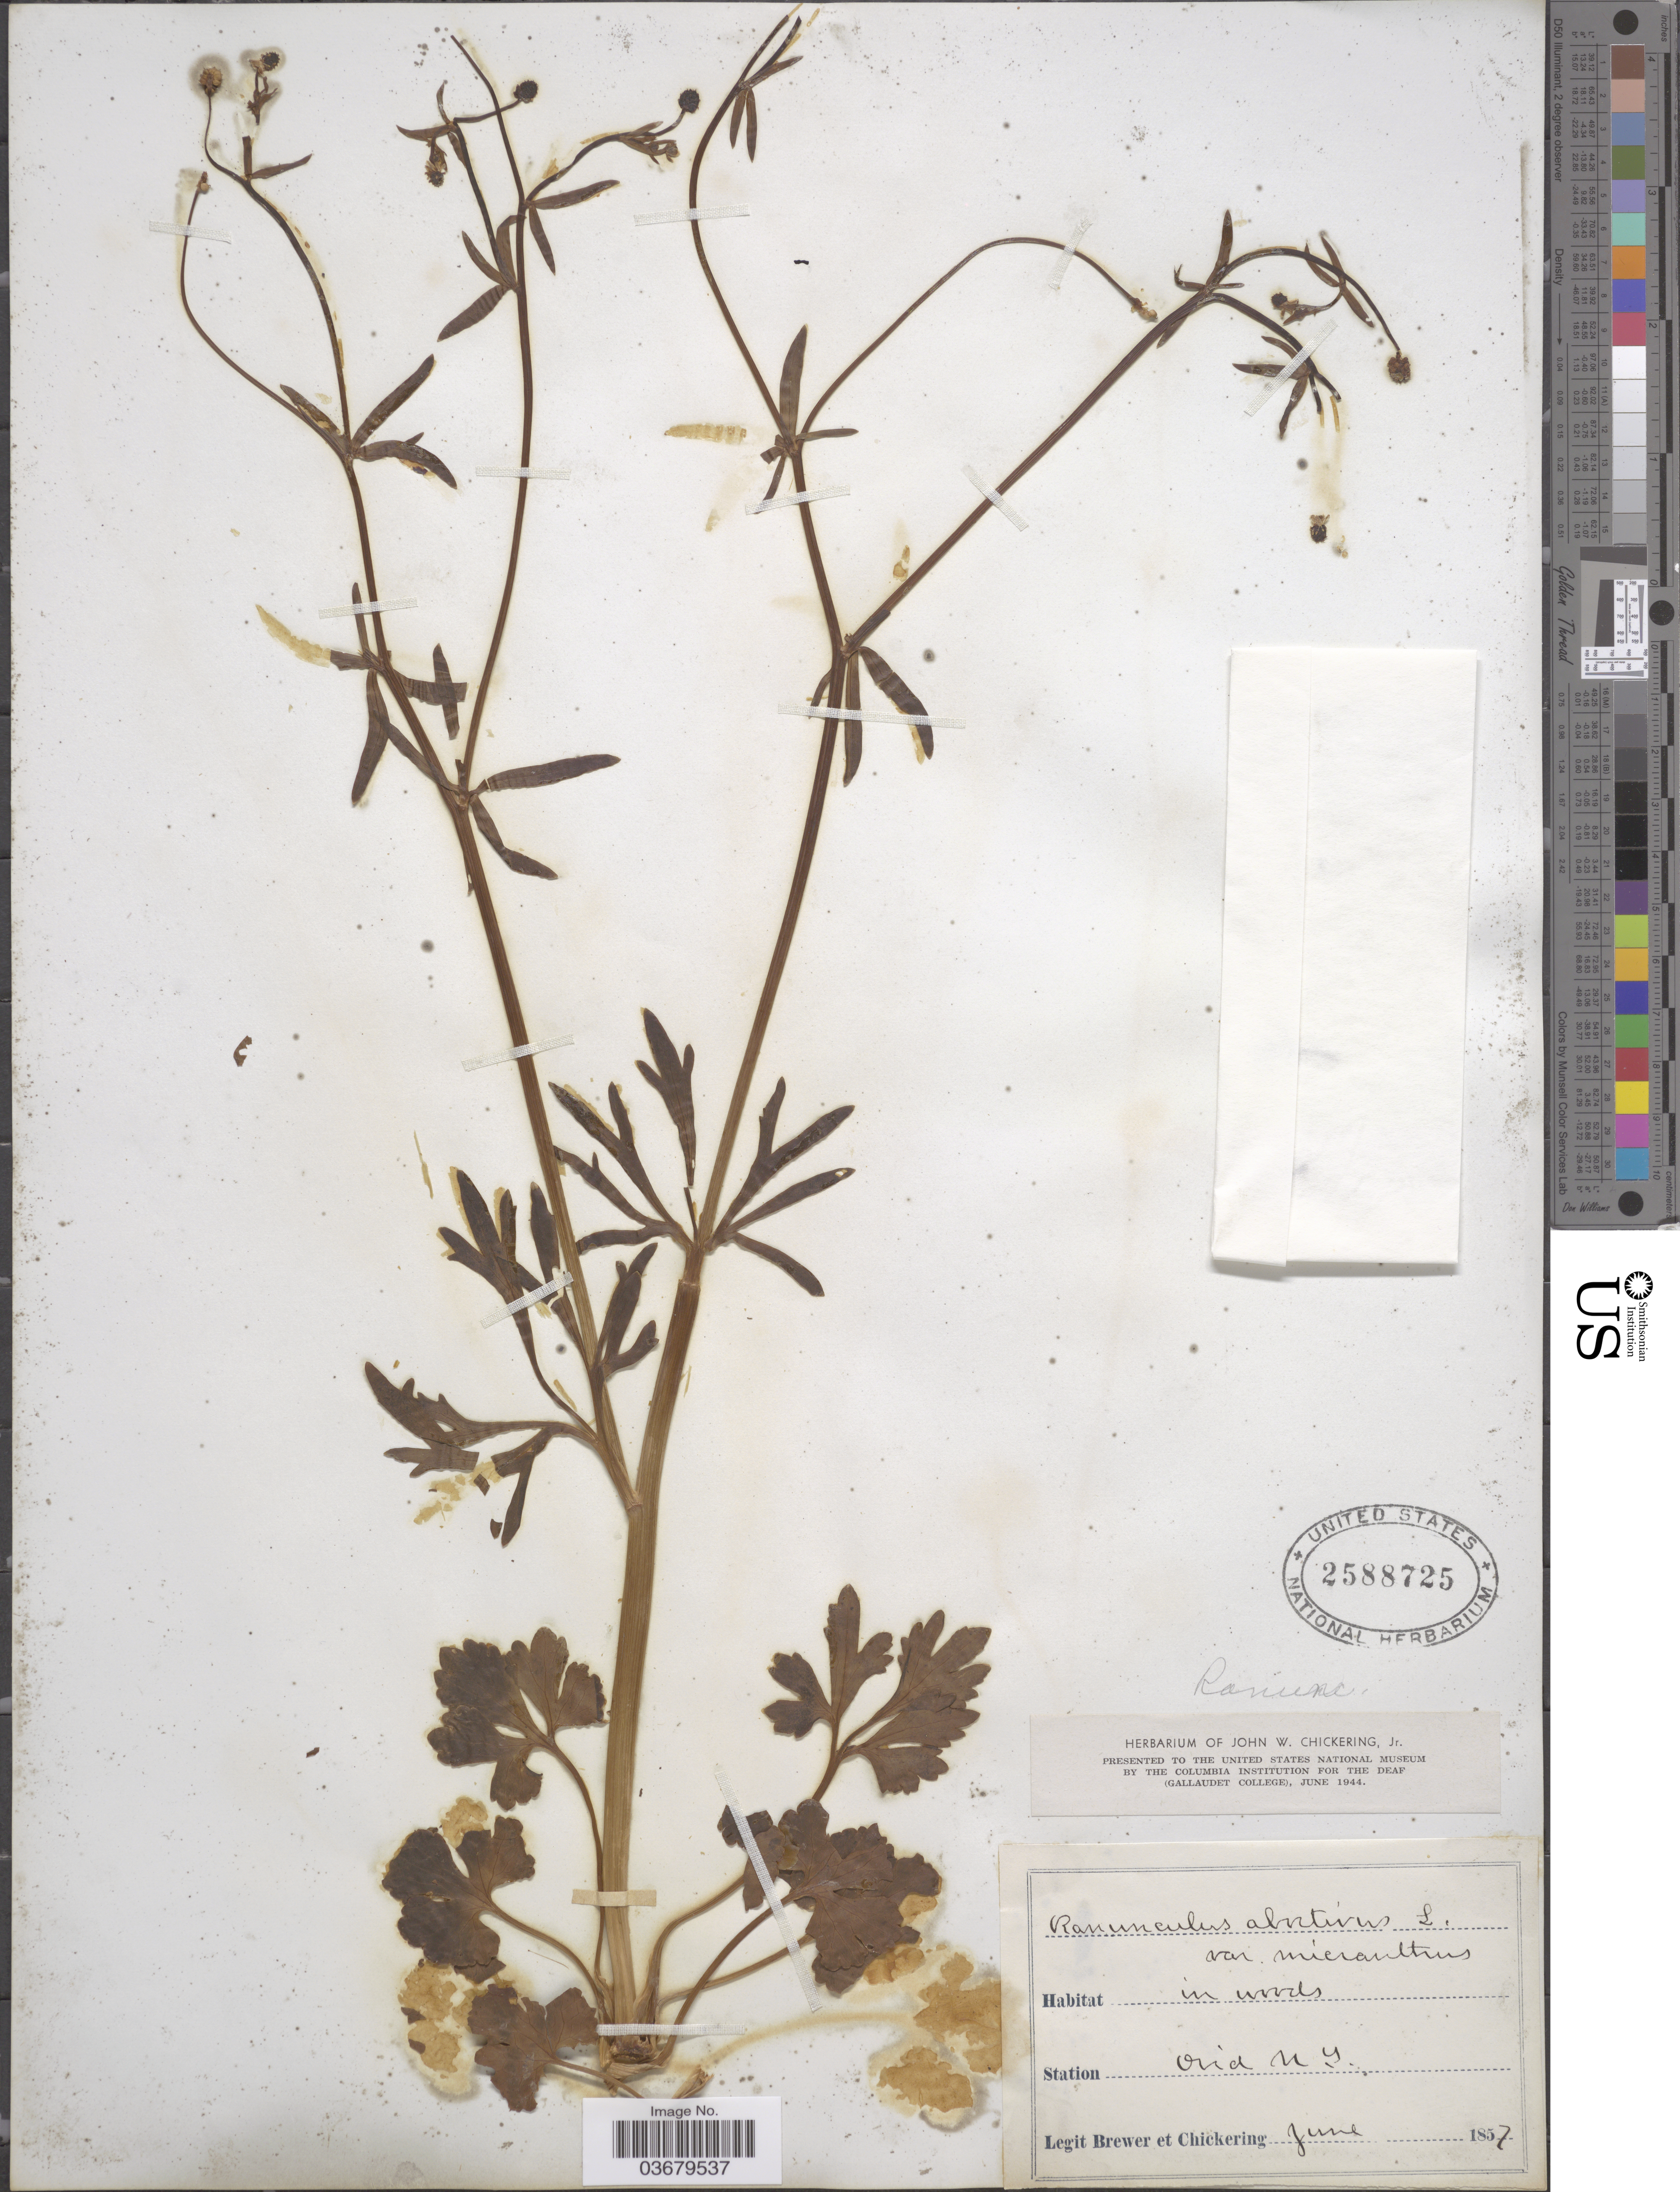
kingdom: Plantae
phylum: Tracheophyta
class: Magnoliopsida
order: Ranunculales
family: Ranunculaceae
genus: Ranunculus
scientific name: Ranunculus micranthus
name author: Nutt.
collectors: -. Brewer & J. W. Chickering Jr.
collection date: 1857-06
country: United States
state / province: New York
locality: Station Ovid.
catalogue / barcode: US 2588725